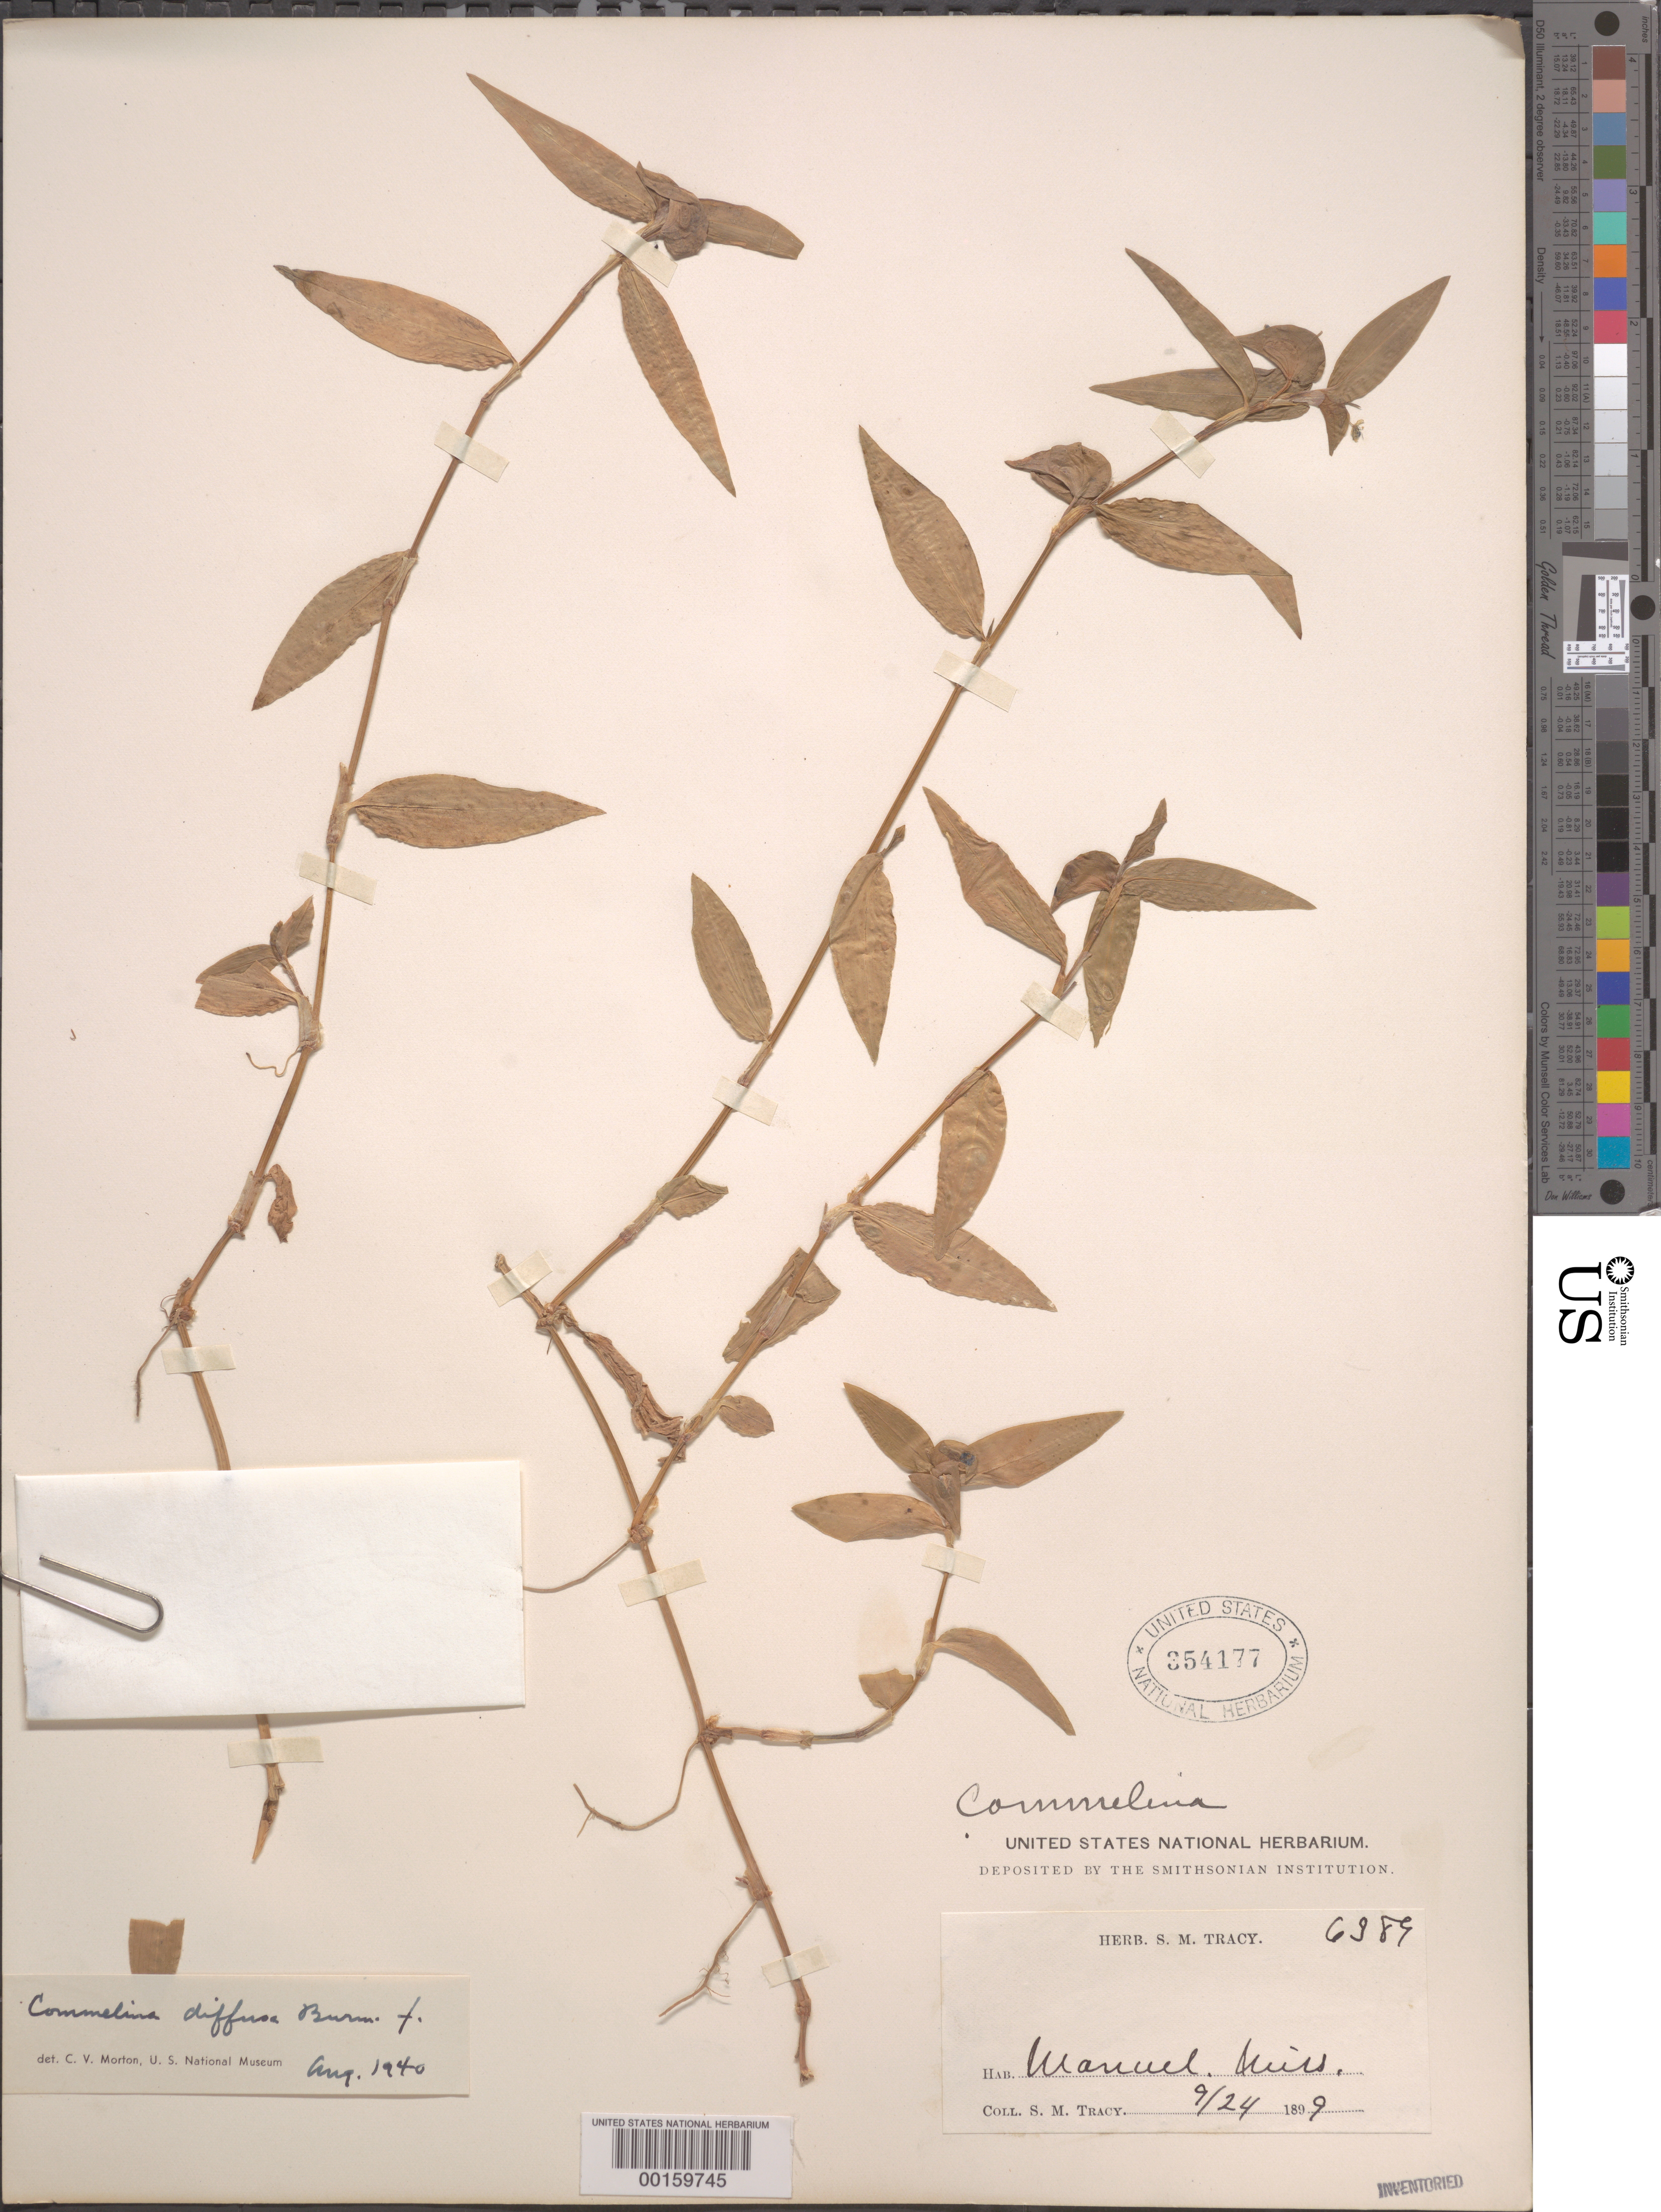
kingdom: Plantae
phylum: Tracheophyta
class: Liliopsida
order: Commelinales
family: Commelinaceae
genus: Commelina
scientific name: Commelina diffusa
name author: Burm. f.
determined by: Morton, C. V.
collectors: S. M. Tracy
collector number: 6389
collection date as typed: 24 Sep 1899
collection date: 1899-09-24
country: United States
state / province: Mississippi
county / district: Pearl River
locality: McNeill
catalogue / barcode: US 354177